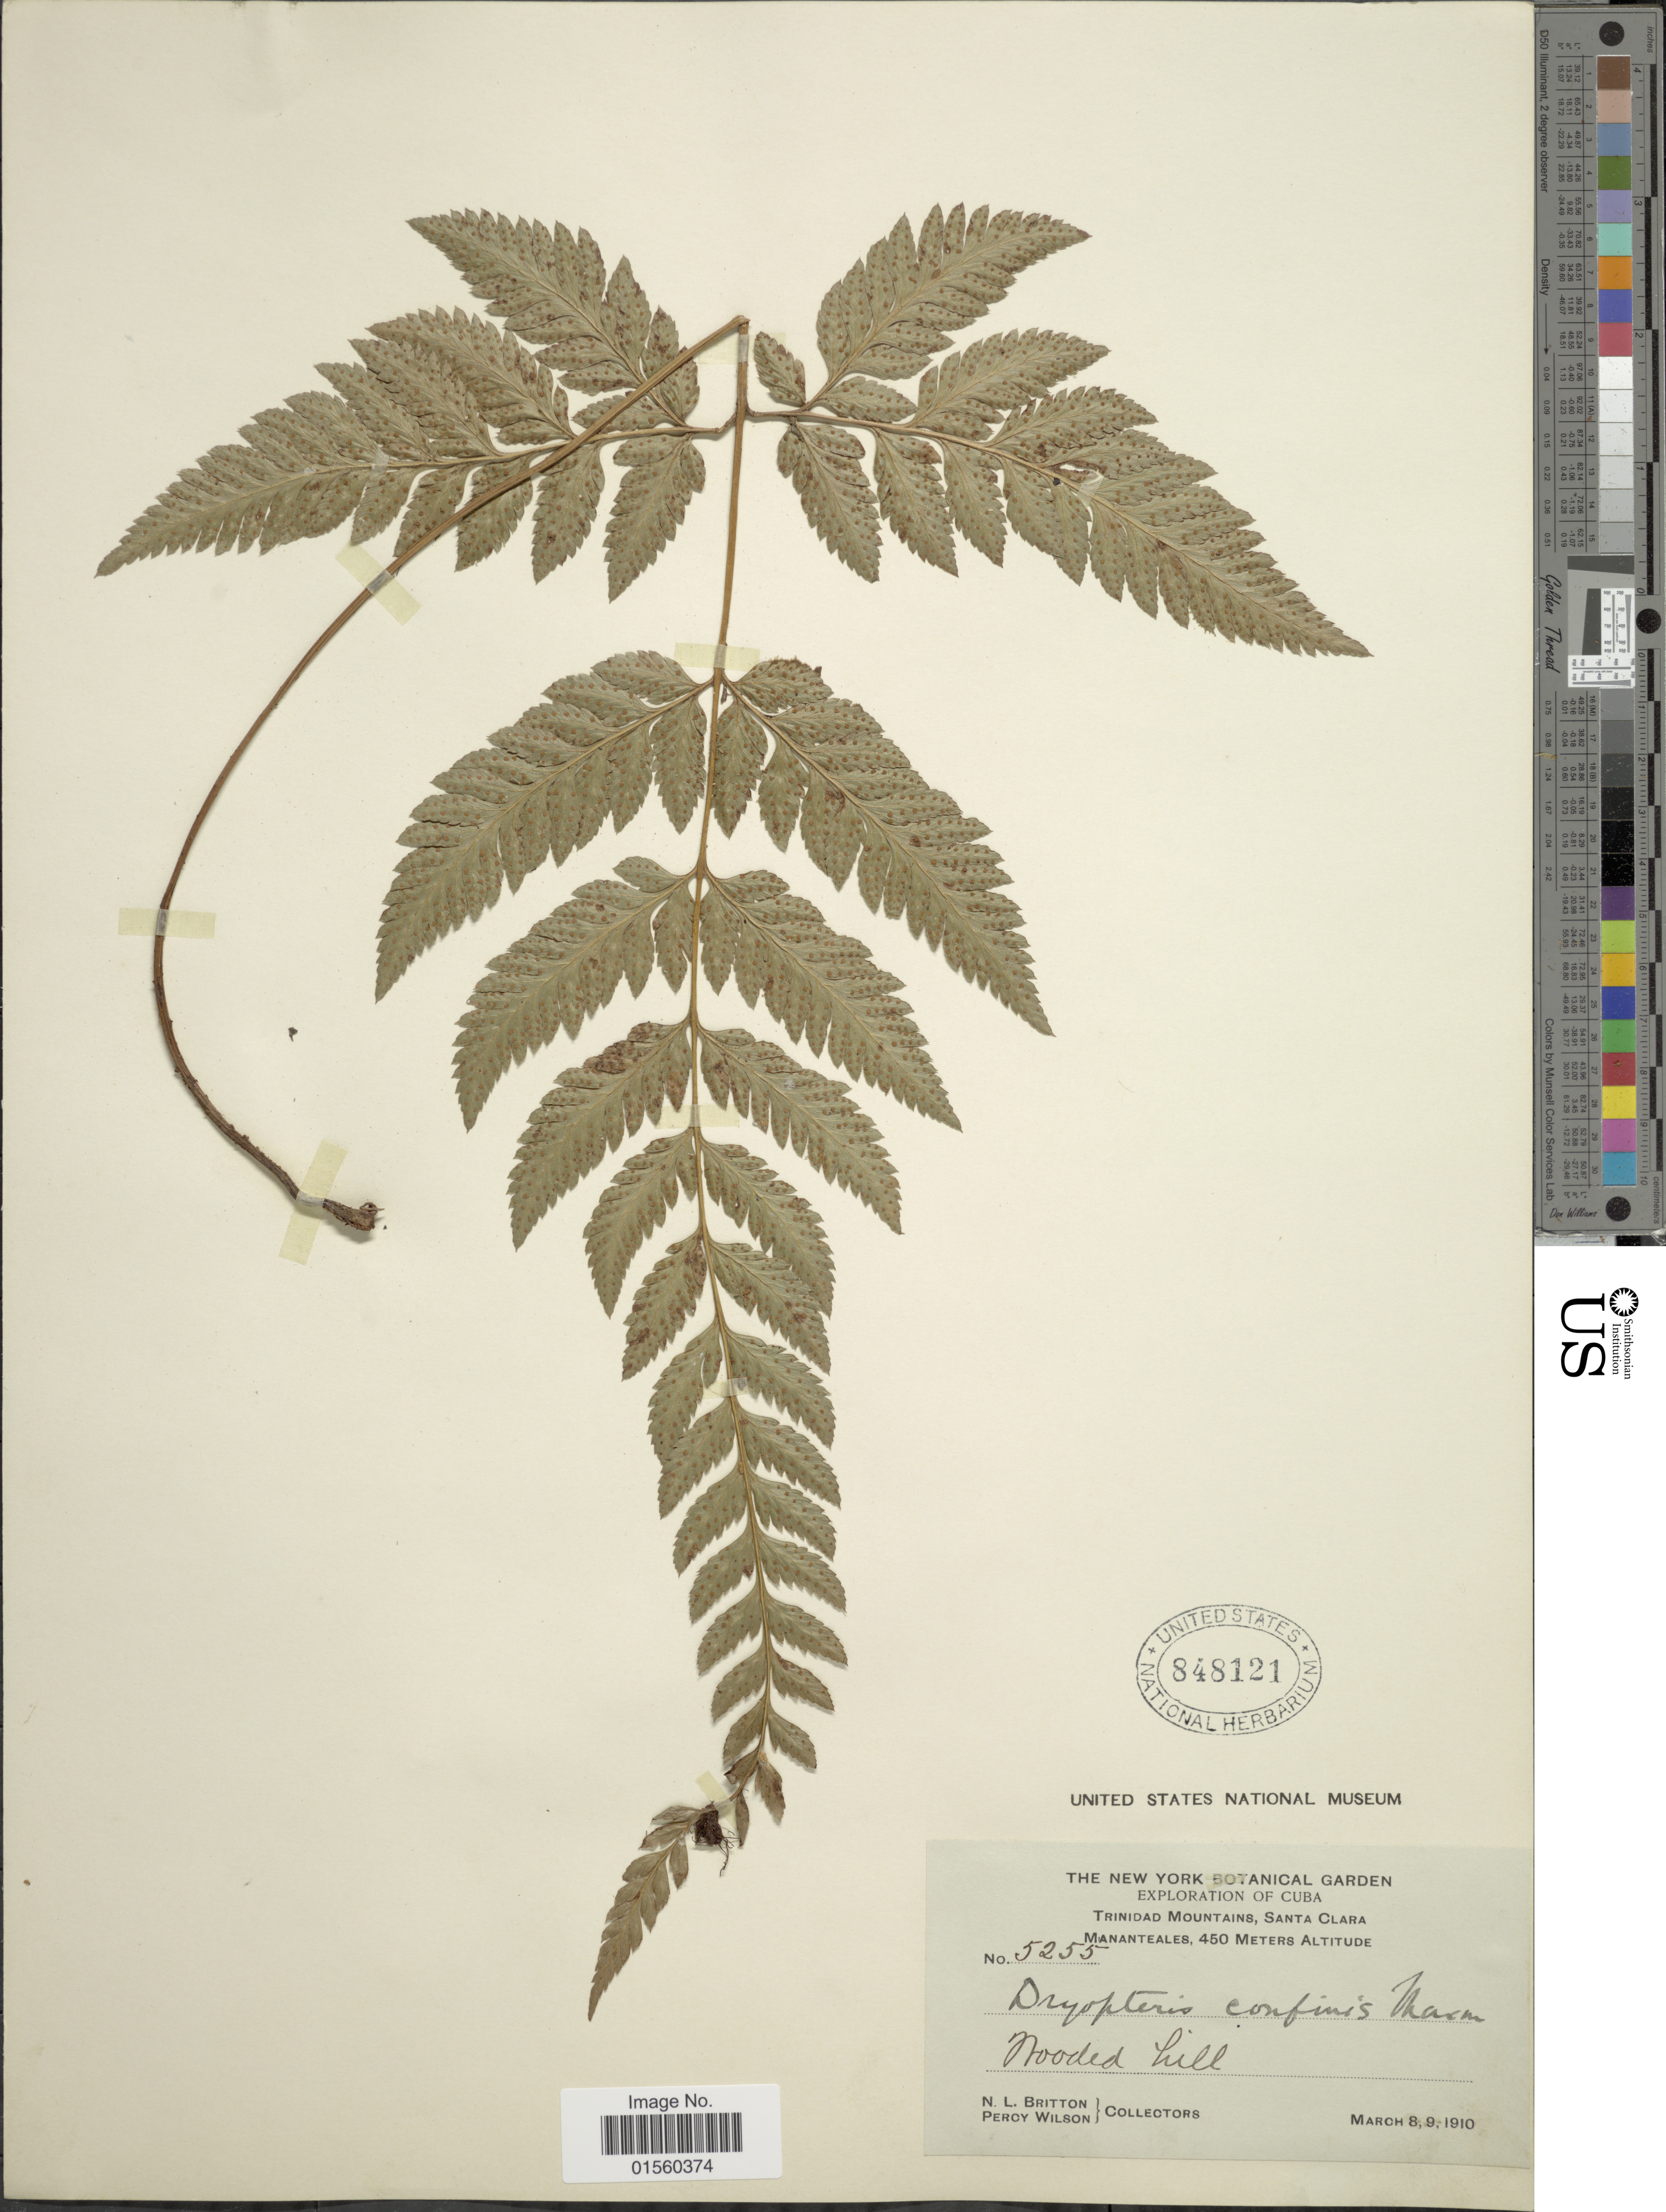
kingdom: Plantae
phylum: Tracheophyta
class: Polypodiopsida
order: Polypodiales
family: Dryopteridaceae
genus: Parapolystichum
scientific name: Parapolystichum confine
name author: (Maxon ex C. Chr.) Labiak et al.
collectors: N. Britton & P. Wilson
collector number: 5255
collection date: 1910-03-08/1910-03-09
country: Cuba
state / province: Las Villas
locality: Trinidad Mountains, Santa Clara, Mananteales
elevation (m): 450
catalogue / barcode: US 848121